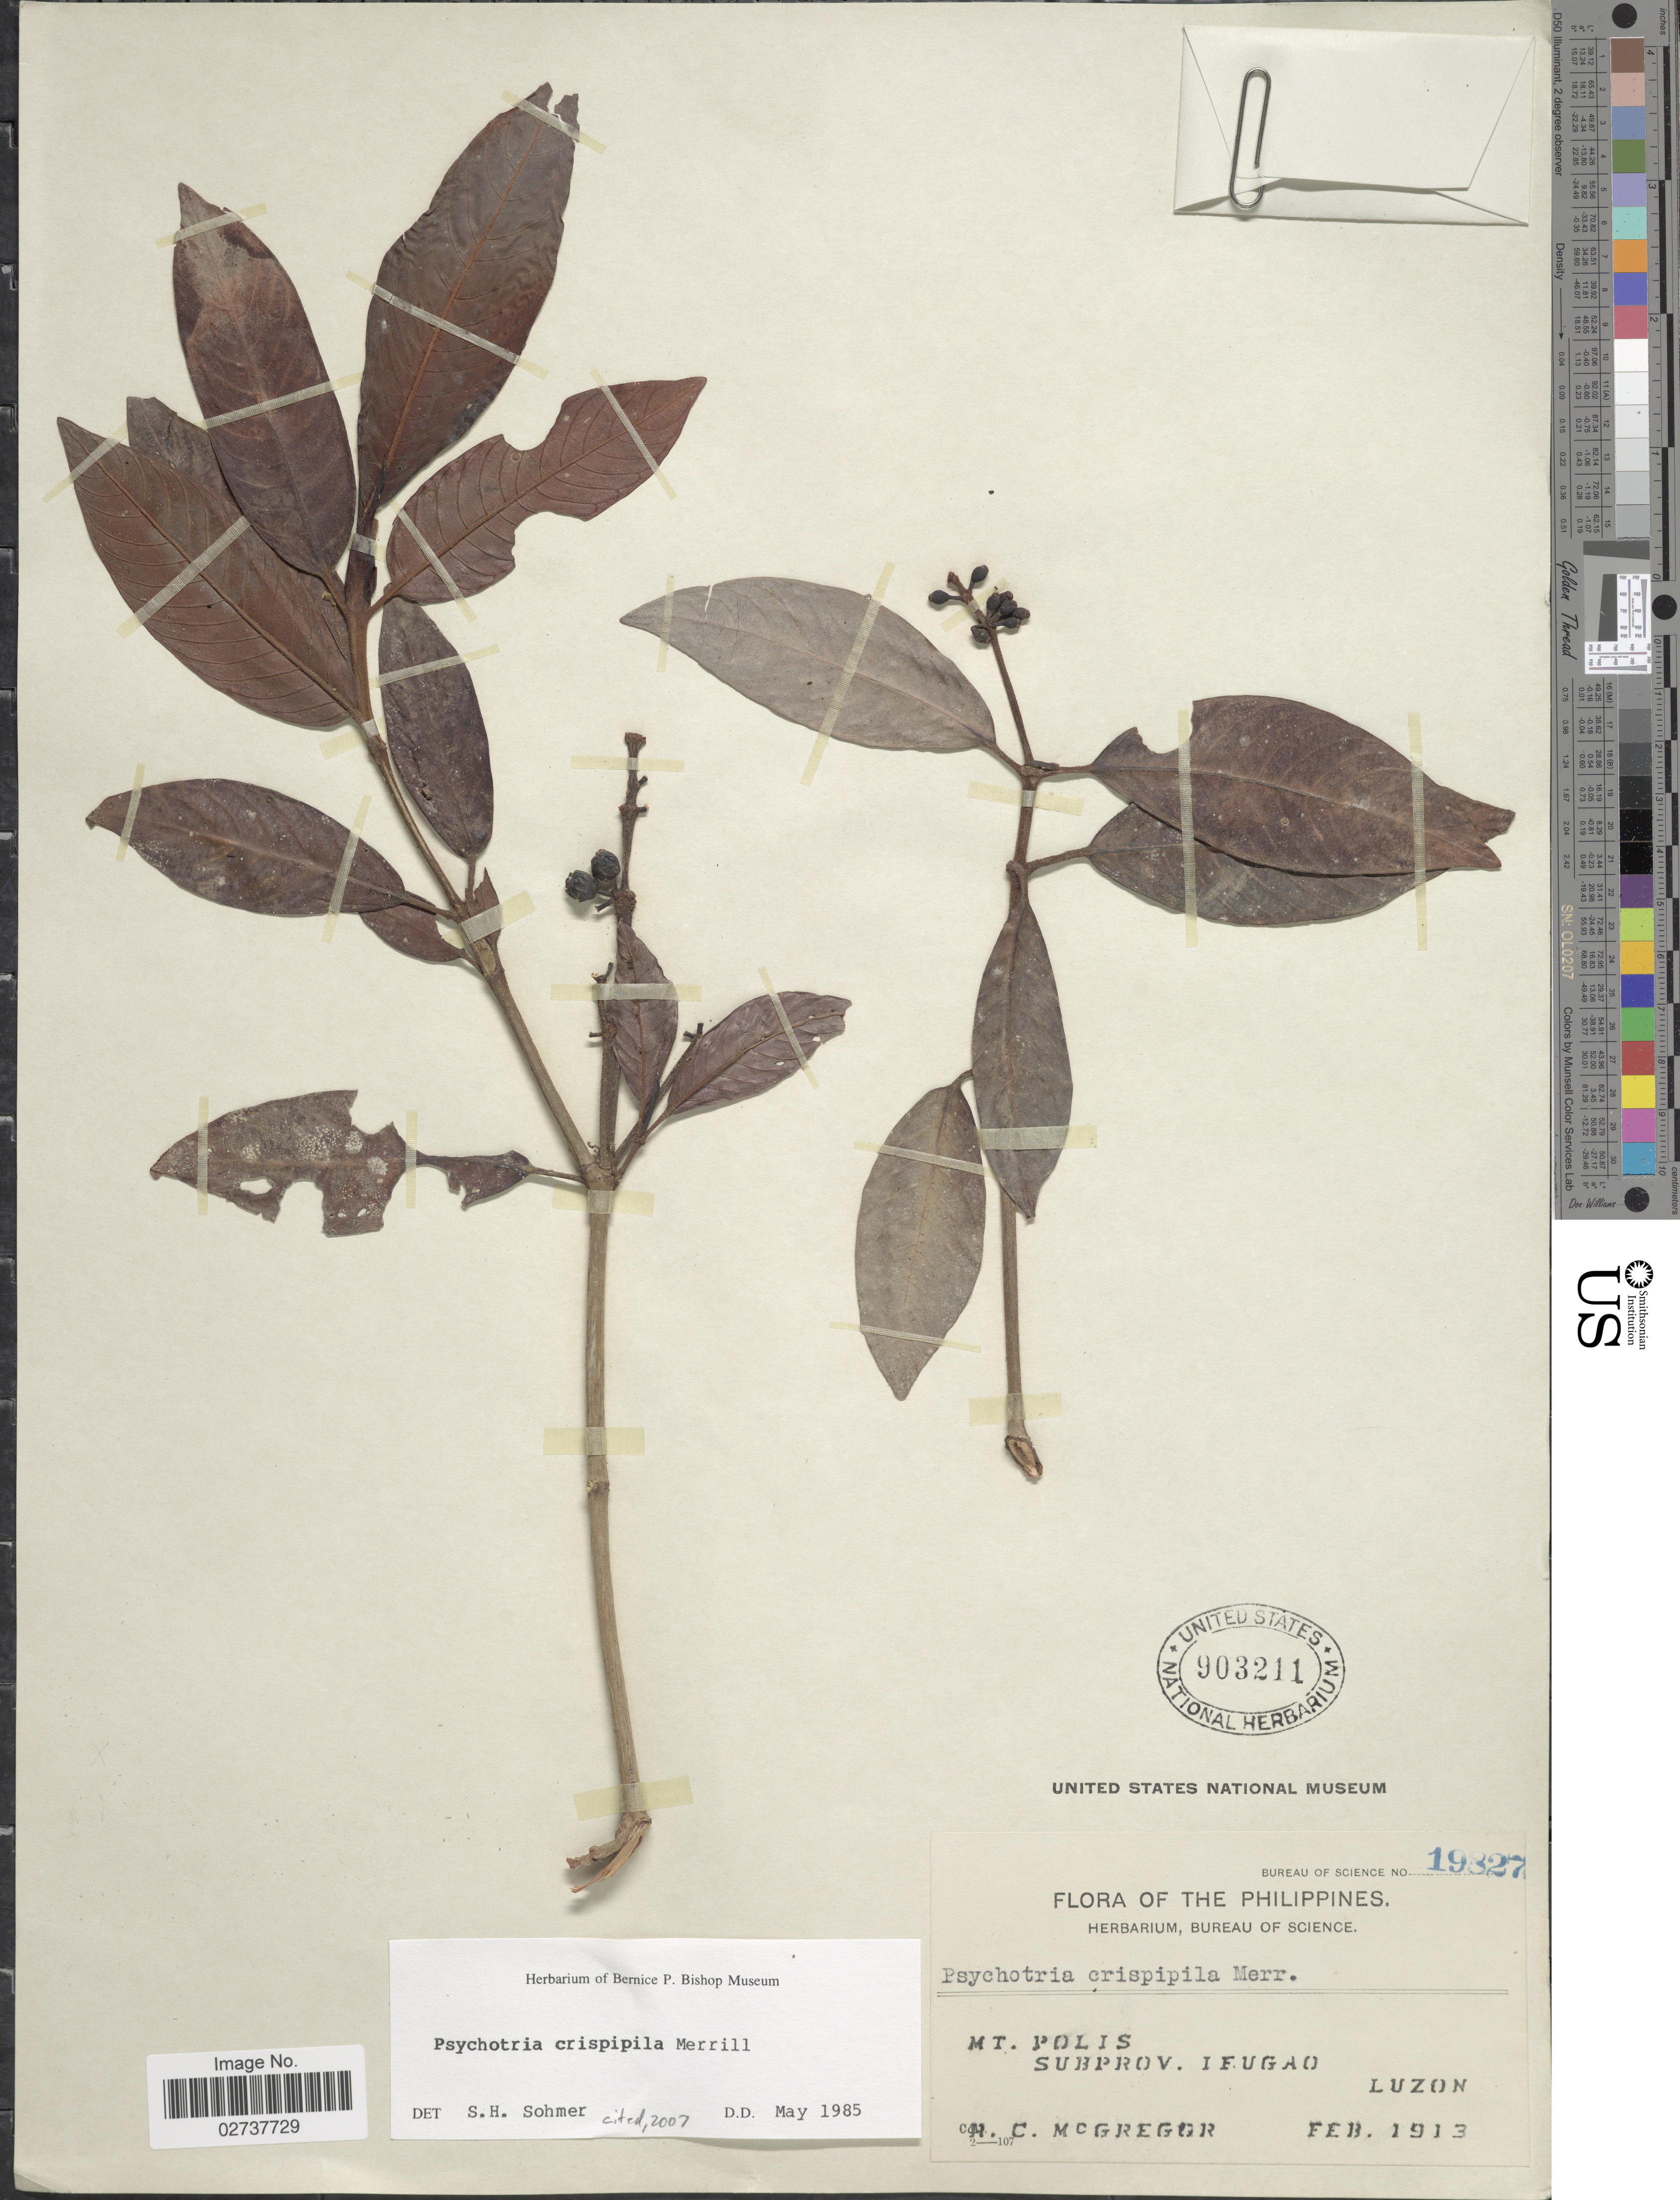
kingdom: Plantae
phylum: Tracheophyta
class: Magnoliopsida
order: Gentianales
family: Rubiaceae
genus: Psychotria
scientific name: Psychotria crispipila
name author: Merr.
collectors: R. C. McGregor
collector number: Bureau of Science 19827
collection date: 1913-02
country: Philippines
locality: Mt. Polis, Subprov. Ifugao Luzon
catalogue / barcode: US 903211